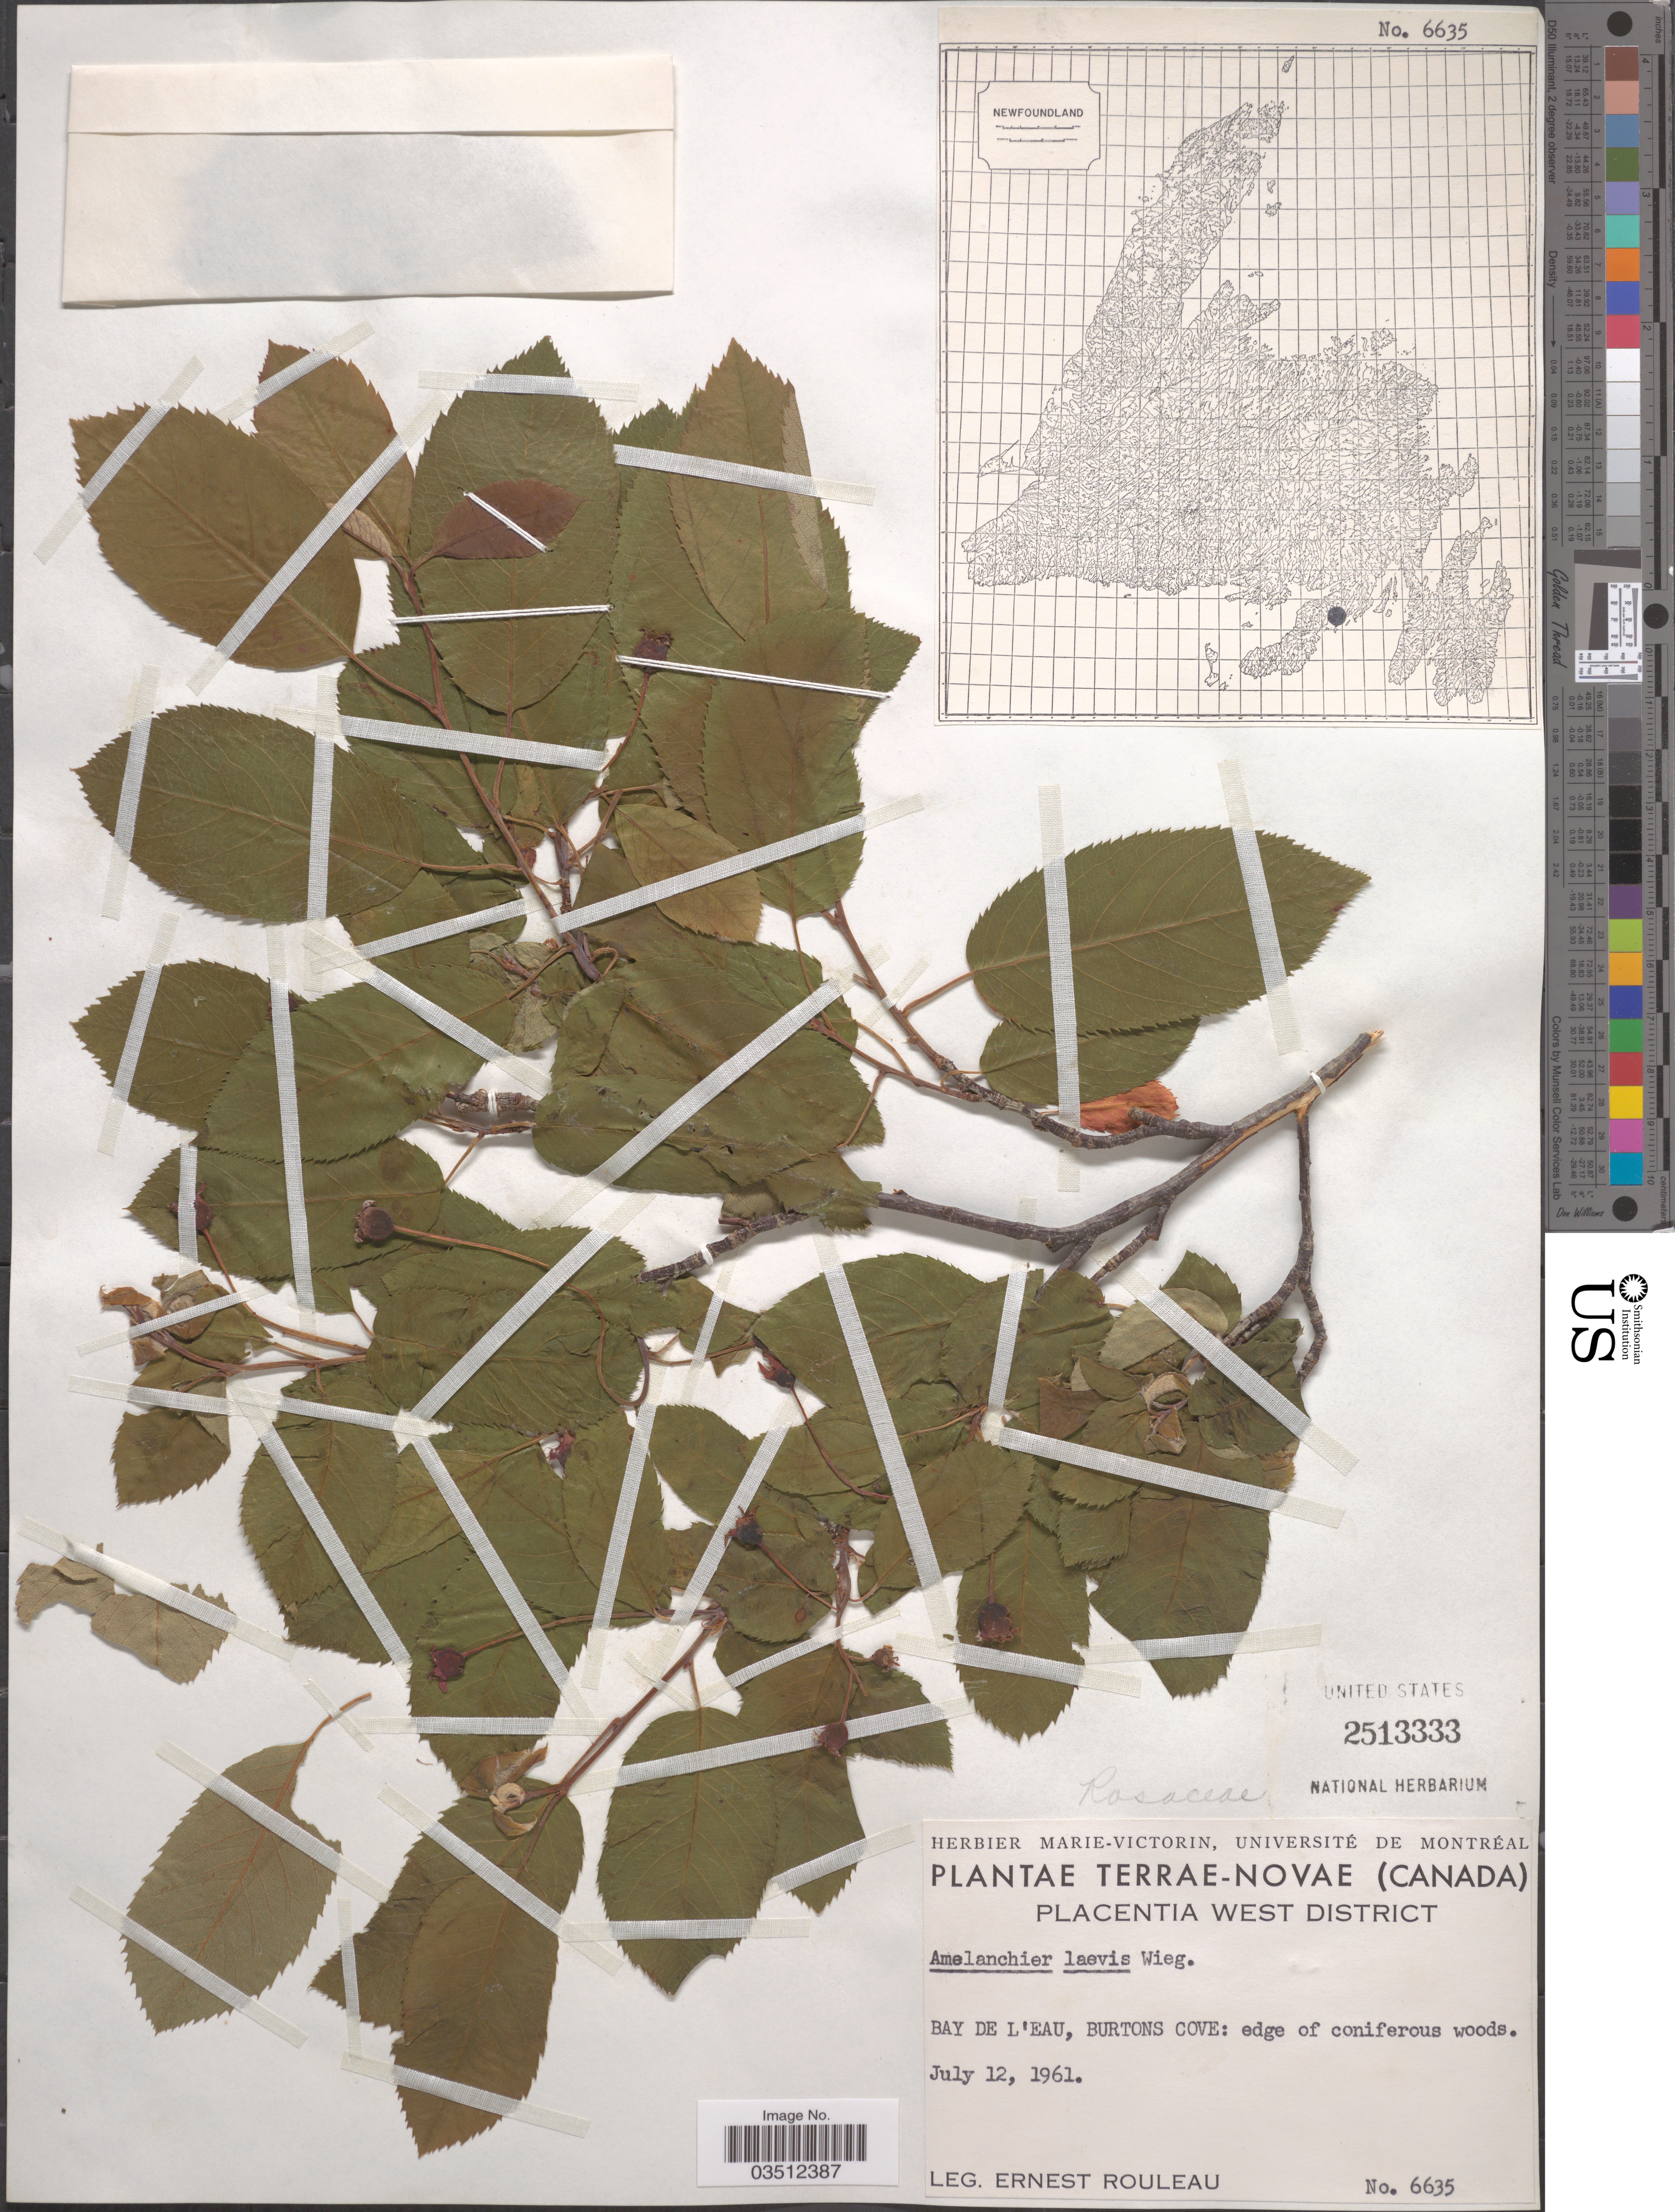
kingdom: Plantae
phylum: Tracheophyta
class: Magnoliopsida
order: Rosales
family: Rosaceae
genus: Amelanchier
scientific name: Amelanchier laevis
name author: Wiegand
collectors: J. Rouleau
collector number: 6635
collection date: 1961-07-12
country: Canada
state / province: Newfoundland and Labrador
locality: Terrae-Novae. Placentia West District. Bay De L'eau, Burtons Cove: edge of coniferous woods.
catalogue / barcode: US 2513333